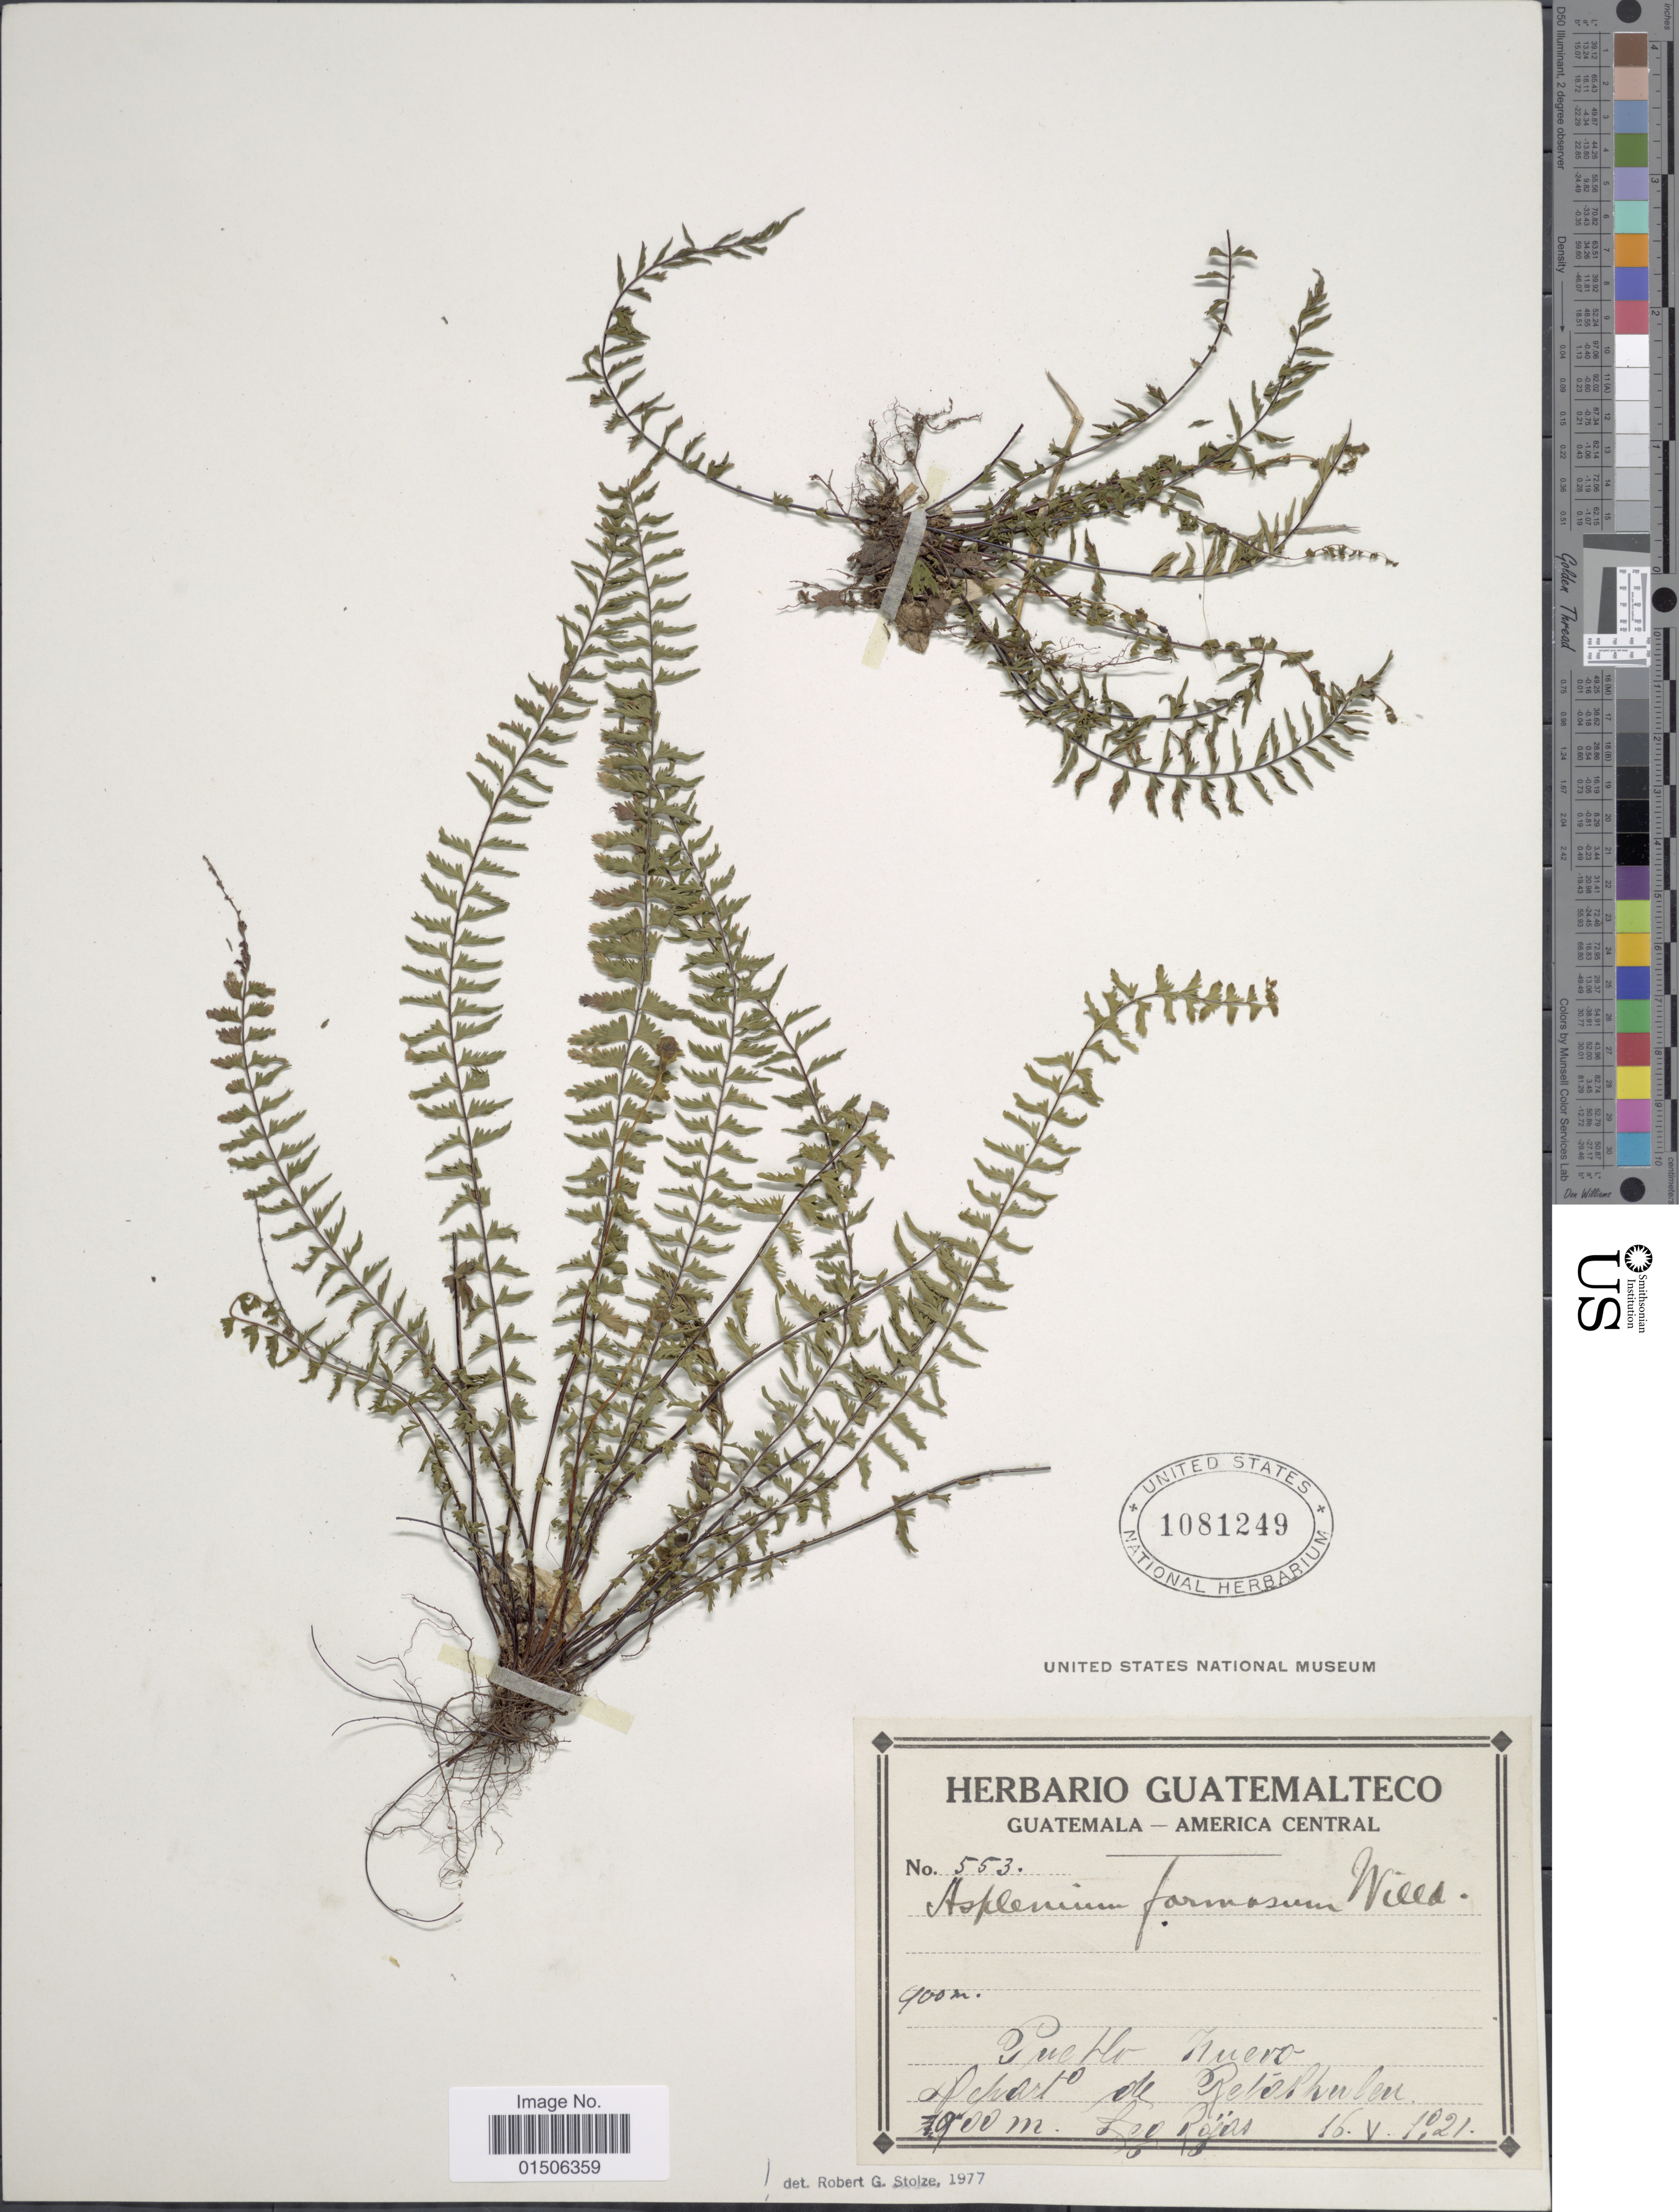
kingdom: Plantae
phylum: Tracheophyta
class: Polypodiopsida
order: Polypodiales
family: Aspleniaceae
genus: Asplenium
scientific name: Asplenium formosum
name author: Willd.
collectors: Rojas, --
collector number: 553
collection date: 1921-05-16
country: Guatemala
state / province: Retalhuleu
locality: Puerto Nuevo Departo de Retalhuleu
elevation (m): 900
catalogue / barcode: US 1081249